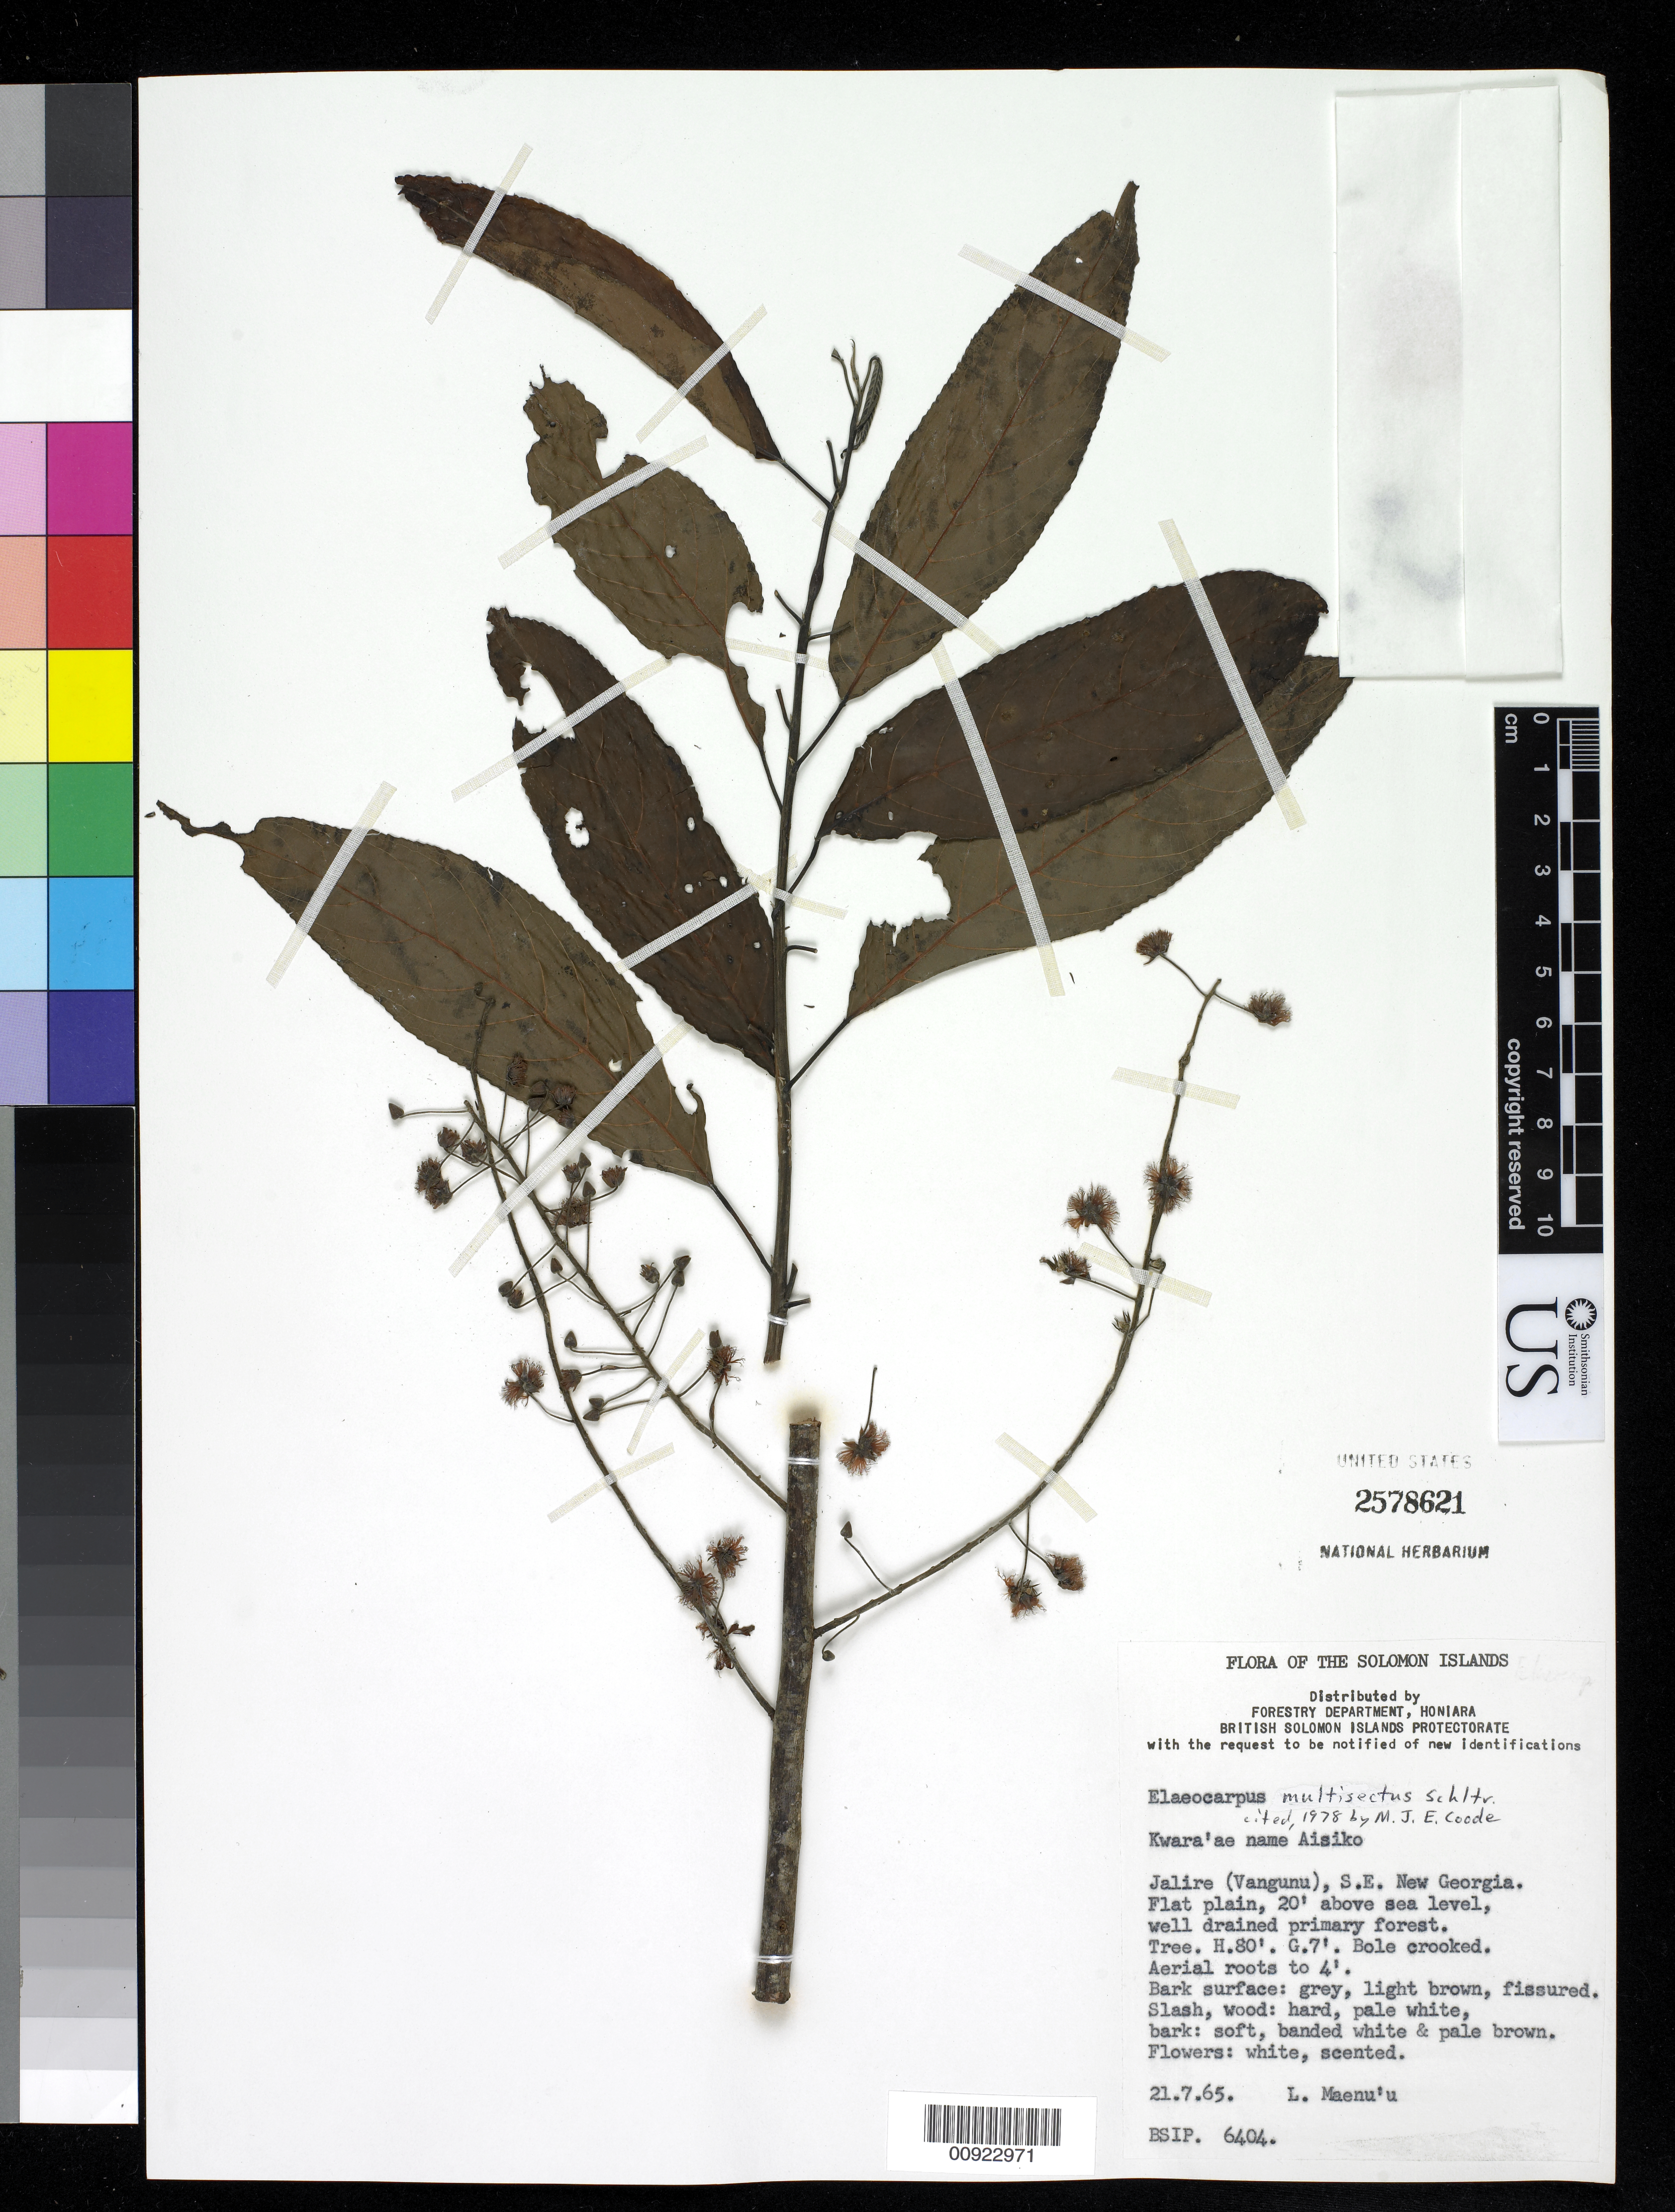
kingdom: Plantae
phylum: Tracheophyta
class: Magnoliopsida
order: Oxalidales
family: Elaeocarpaceae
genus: Elaeocarpus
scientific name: Elaeocarpus multisectus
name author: Schltr.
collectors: L. Maenu'u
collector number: BSIP 6404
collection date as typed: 21 Jul 1965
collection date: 1965-07-21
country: Solomon Islands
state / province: Western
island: Vangunu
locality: Jalire (Vangunu), SE New Georgia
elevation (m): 6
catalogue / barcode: US 2578621